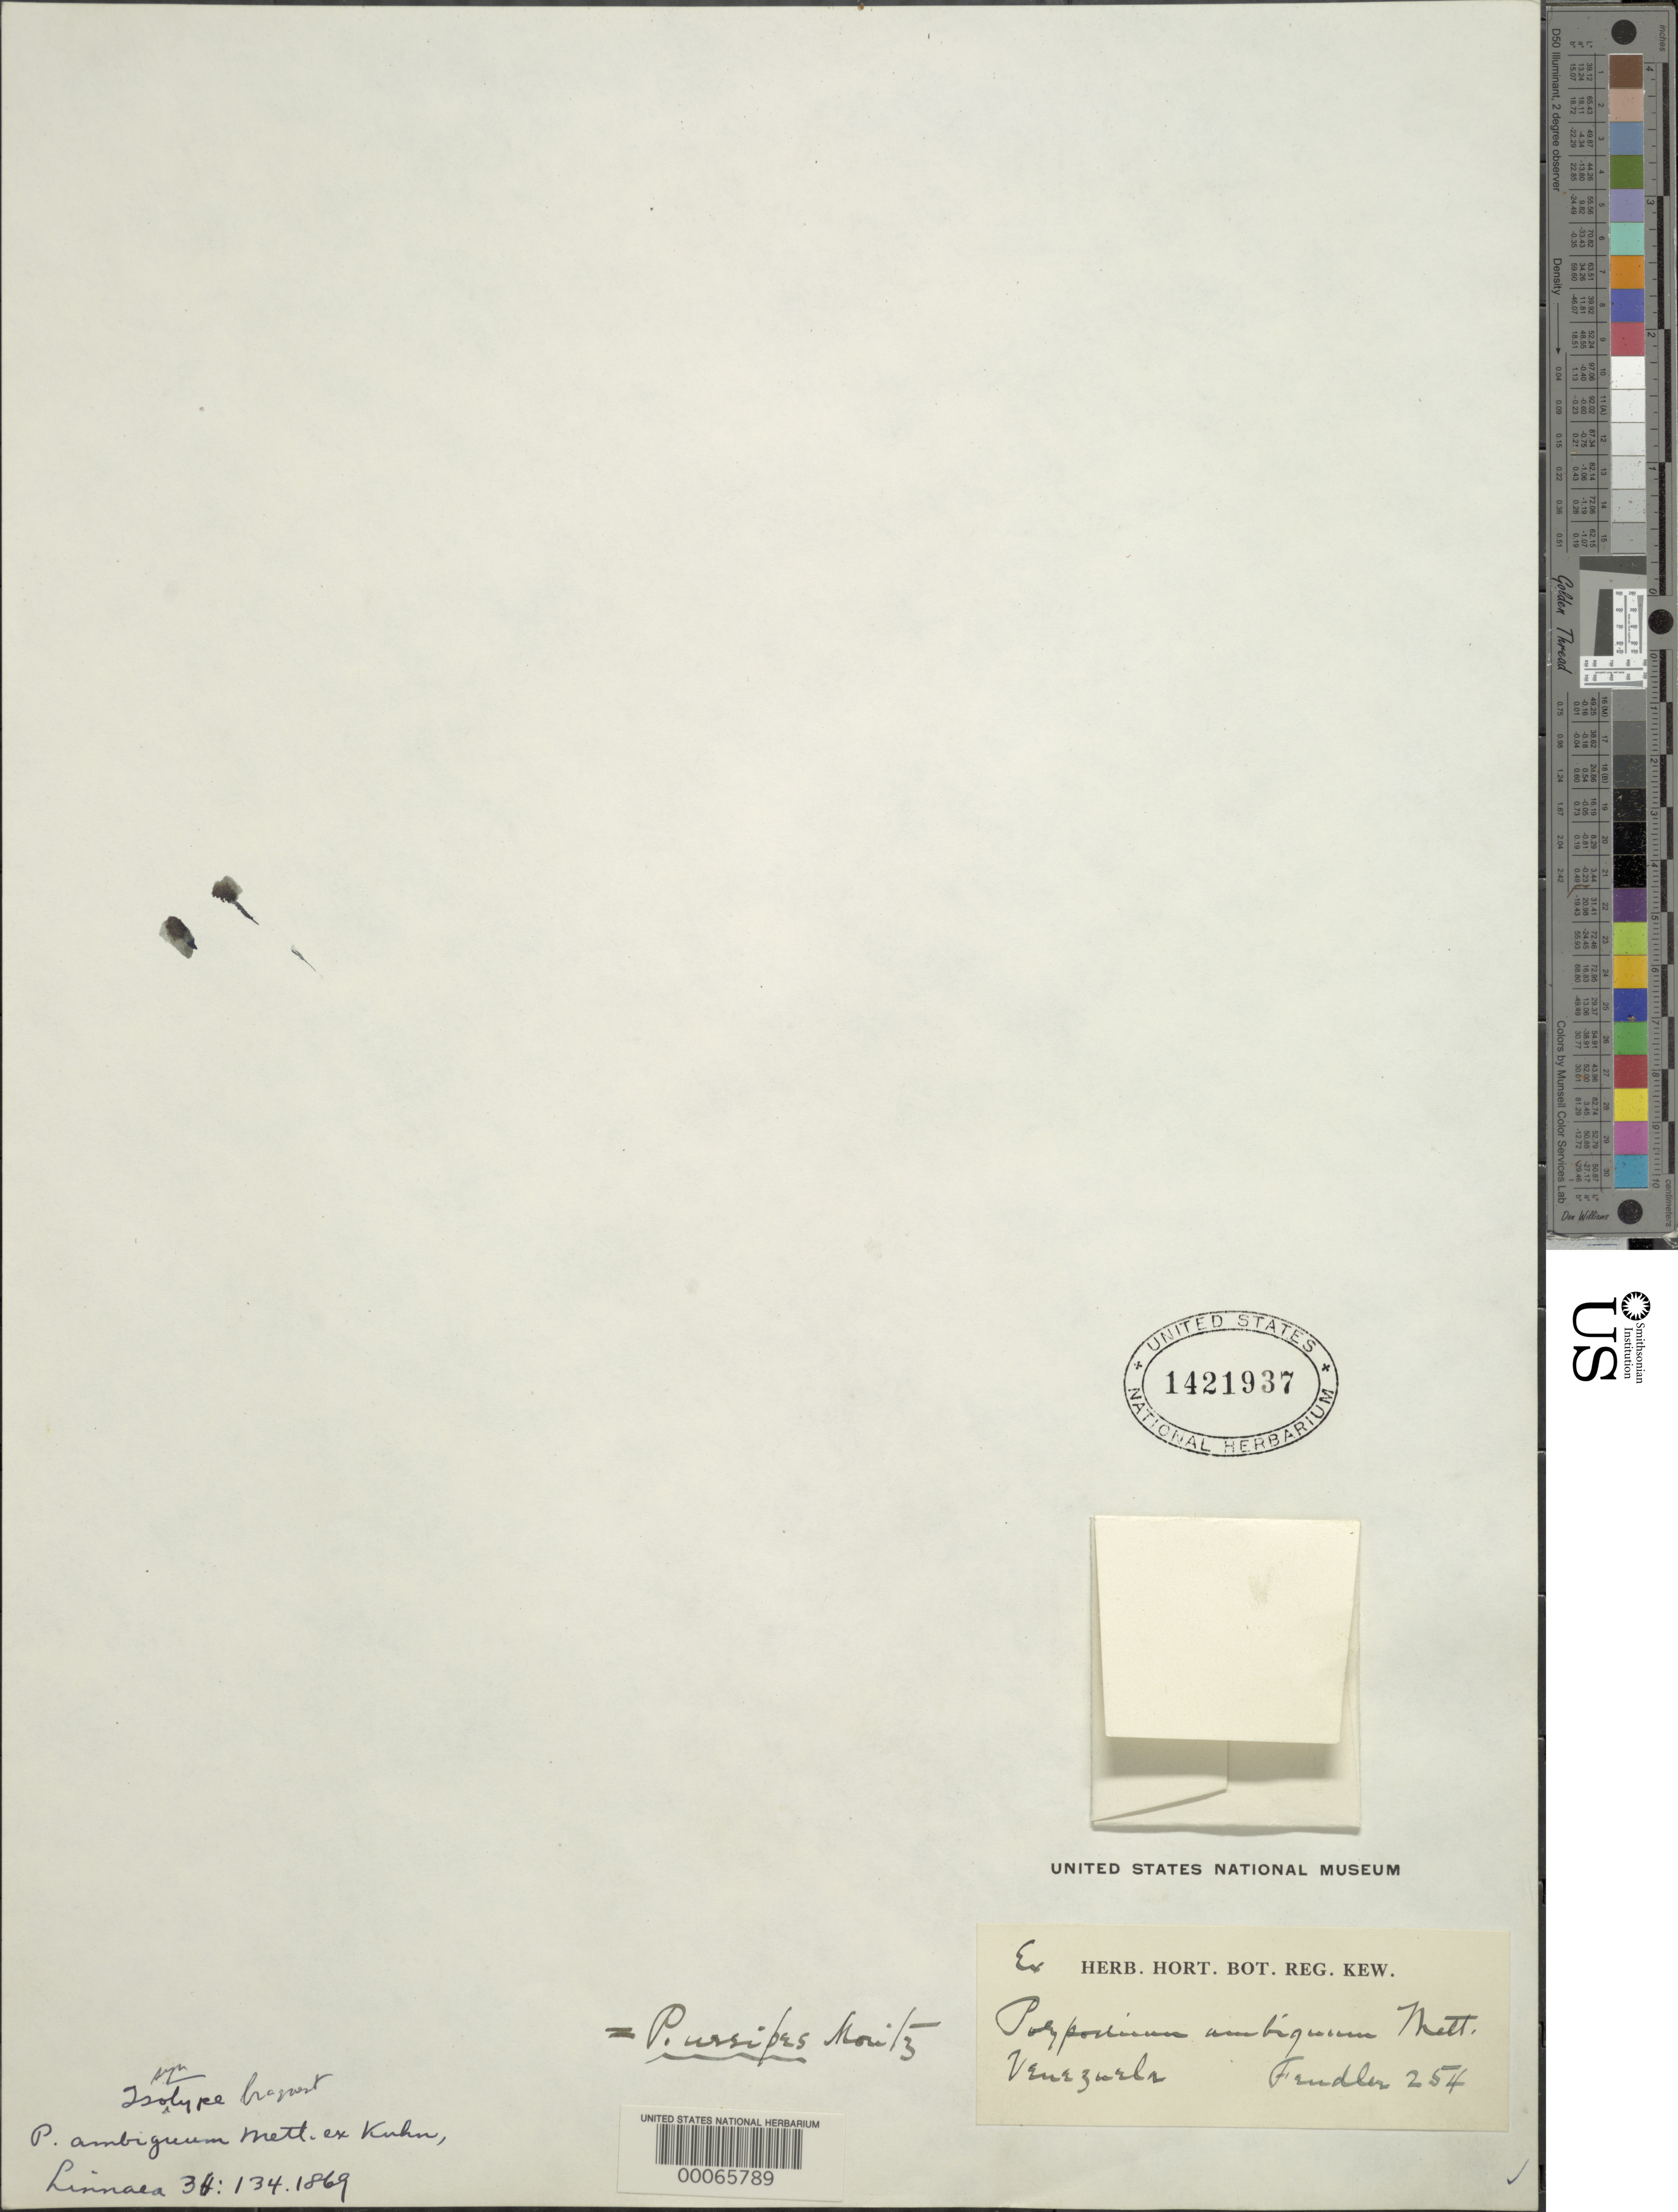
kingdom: Plantae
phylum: Tracheophyta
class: Polypodiopsida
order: Polypodiales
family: Polypodiaceae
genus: Polypodium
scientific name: Polypodium ursipes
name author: Moritz ex C. Chr.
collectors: A. Fendler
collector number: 254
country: Venezuela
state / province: Mérida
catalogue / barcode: US 1421937